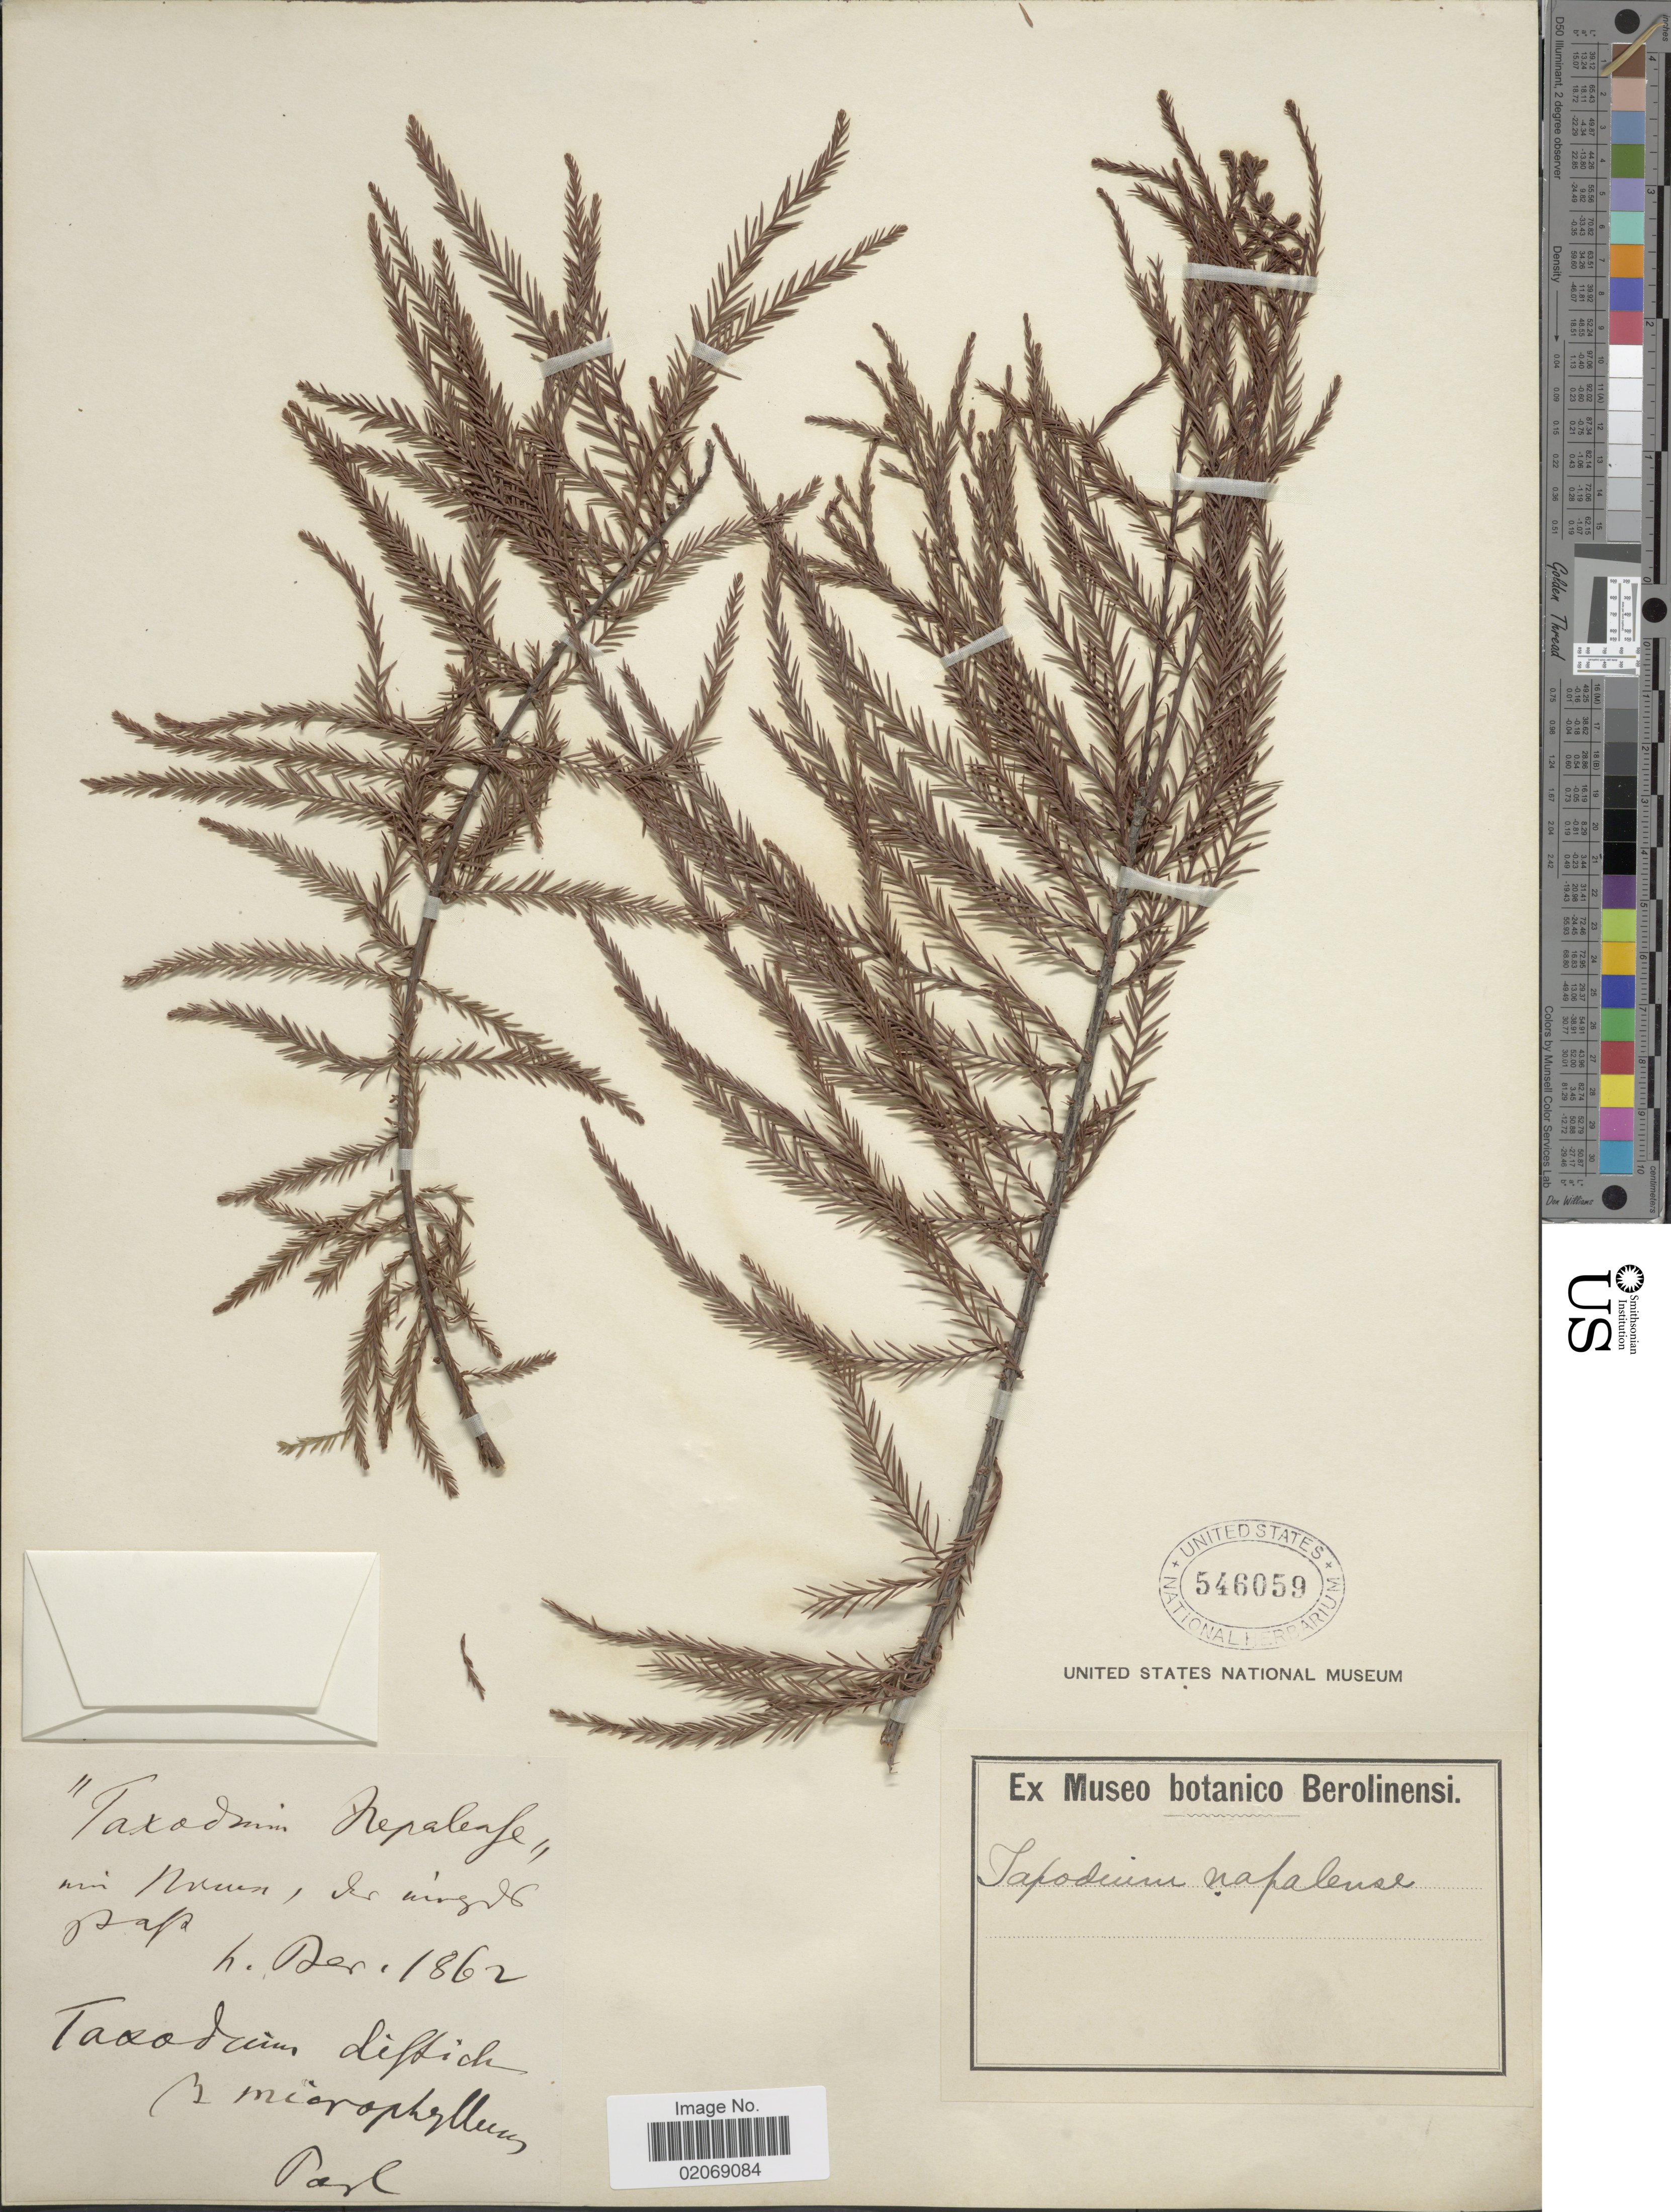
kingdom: Plantae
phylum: Tracheophyta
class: Pinopsida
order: Pinales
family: Cupressaceae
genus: Taxodium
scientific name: Taxodium distichum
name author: (L.) Rich.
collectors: Parl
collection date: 1962-12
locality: Im Nuwa, Is wirgd pap [interpreted]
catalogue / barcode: US 546059